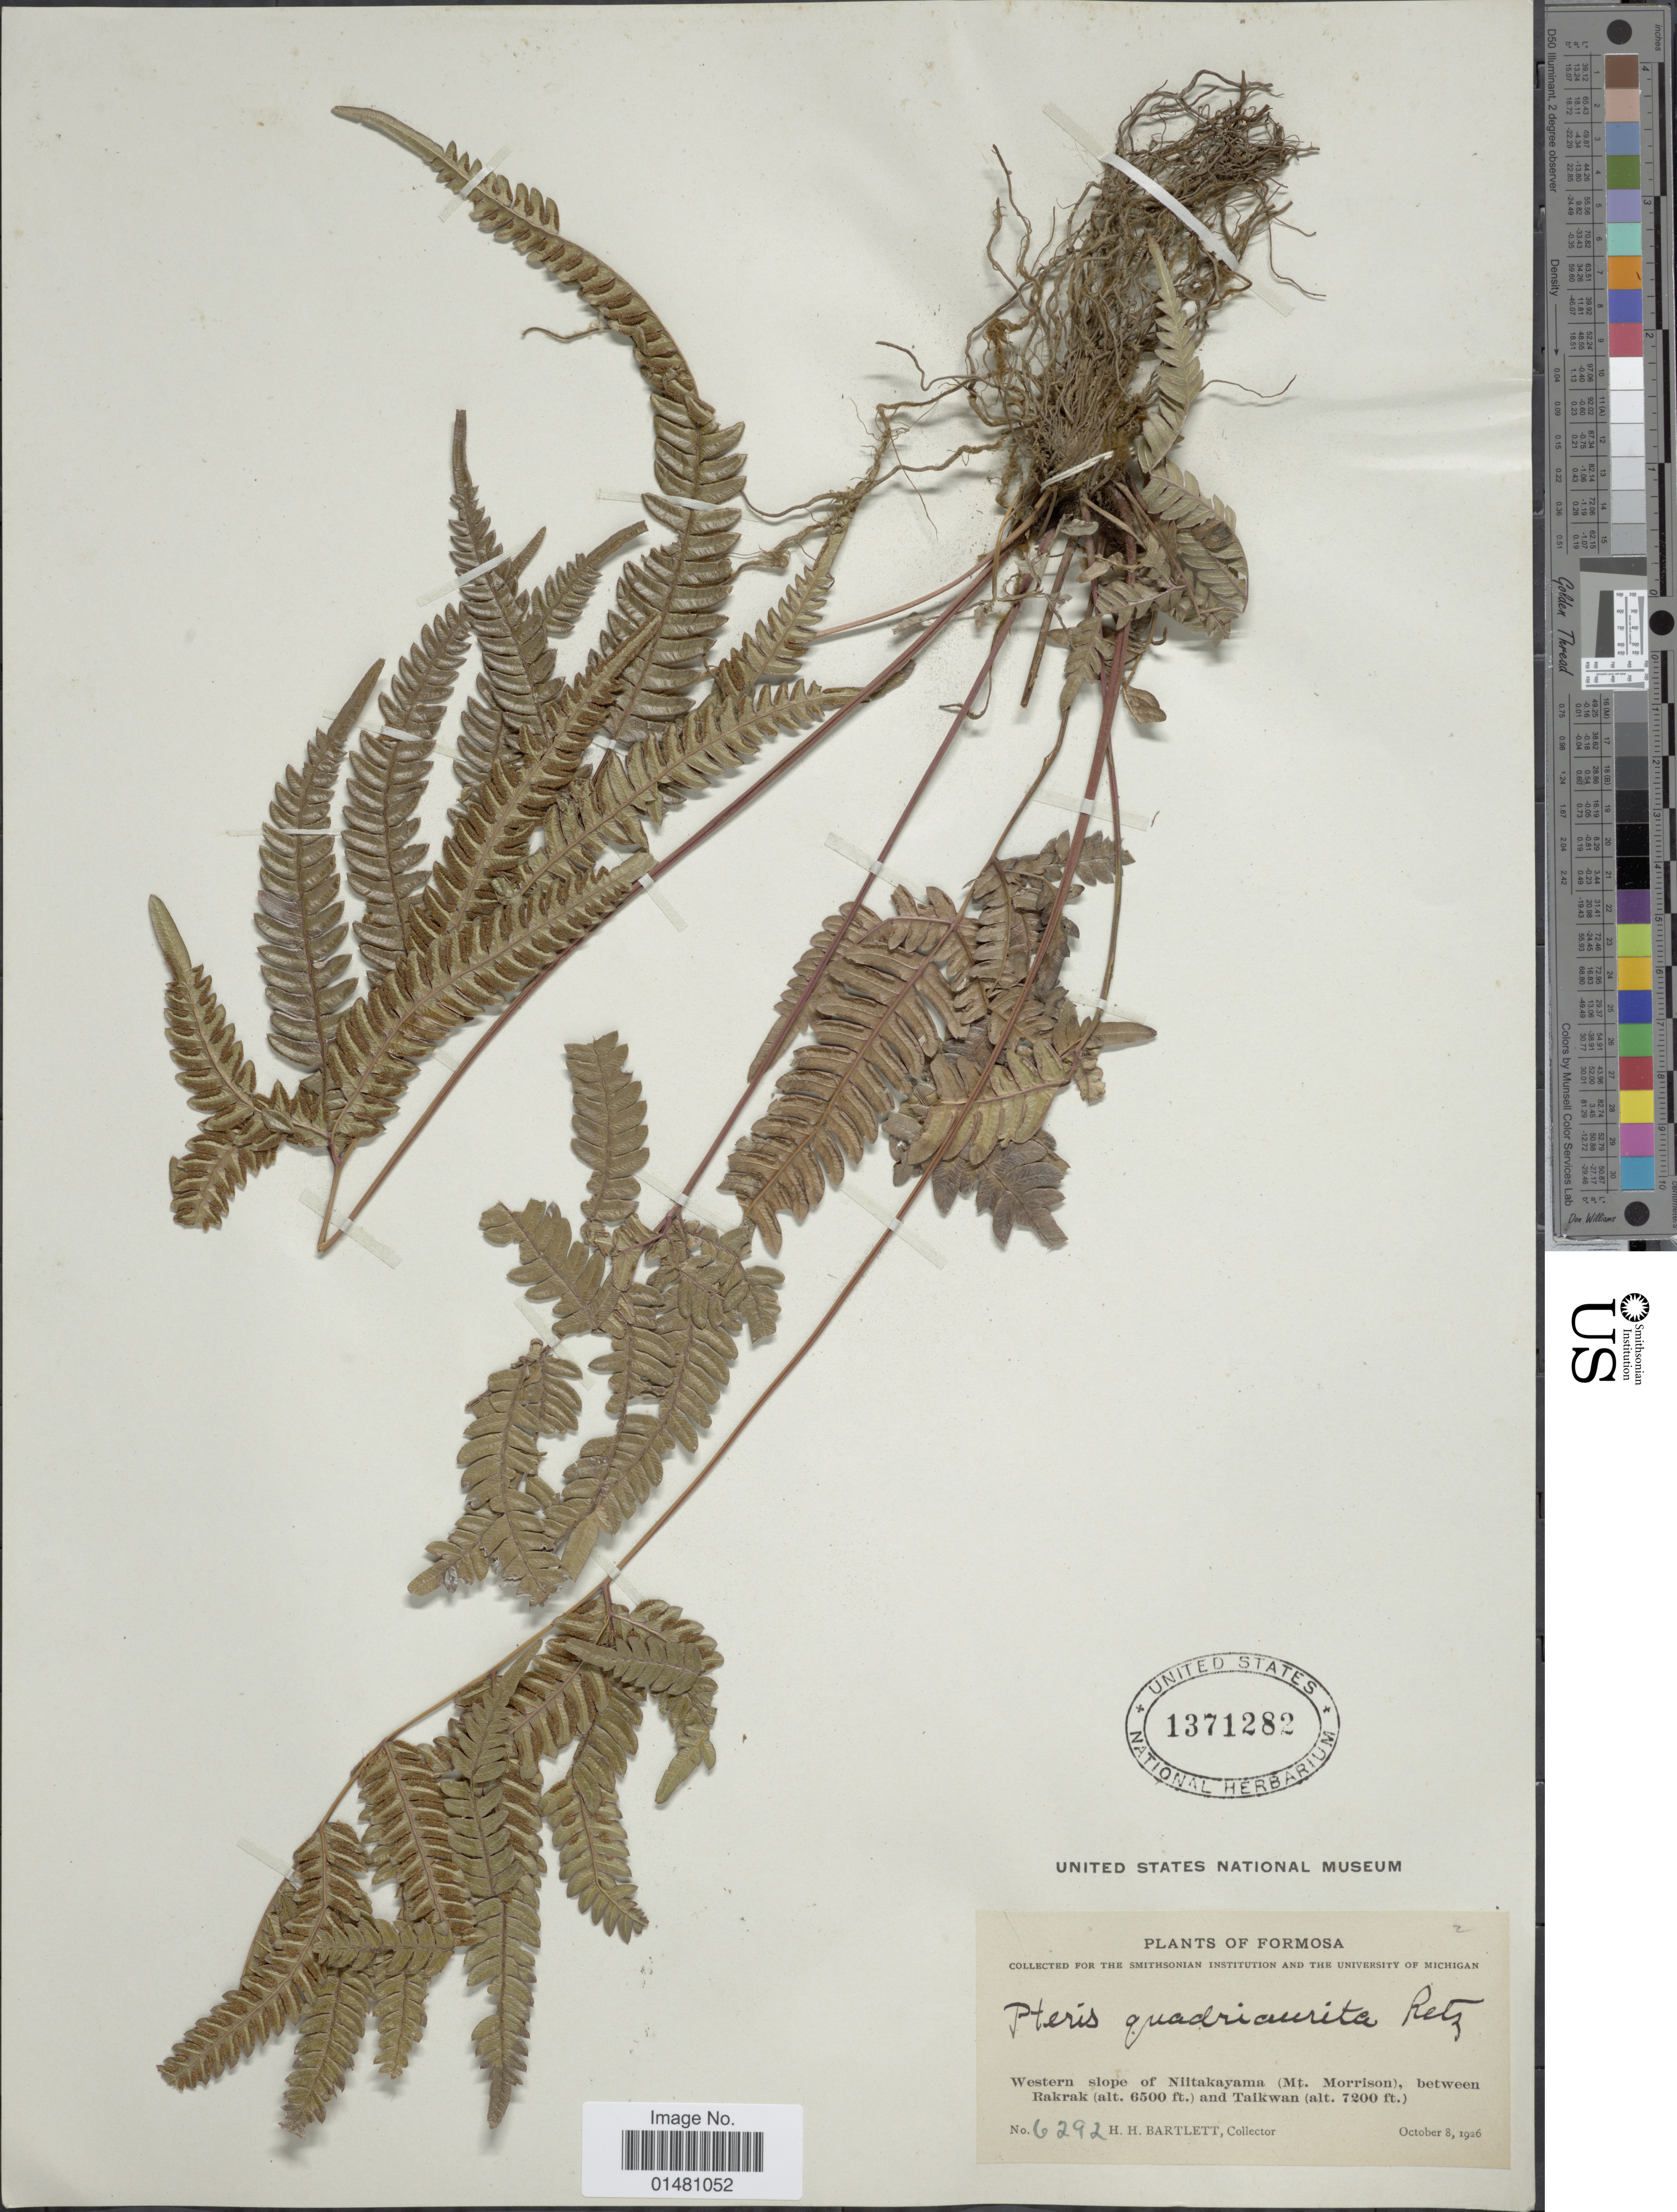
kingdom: Plantae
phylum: Tracheophyta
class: Polypodiopsida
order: Polypodiales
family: Pteridaceae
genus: Pteris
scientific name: Pteris quadriaurita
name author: Retz.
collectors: H. H. Bartlett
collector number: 6292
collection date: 1926-10-08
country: Taiwan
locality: Formosa, Western slope of Niitakayam (Mt Morrison), between Rakrak and Taikwan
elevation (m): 1981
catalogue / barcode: US 1371282